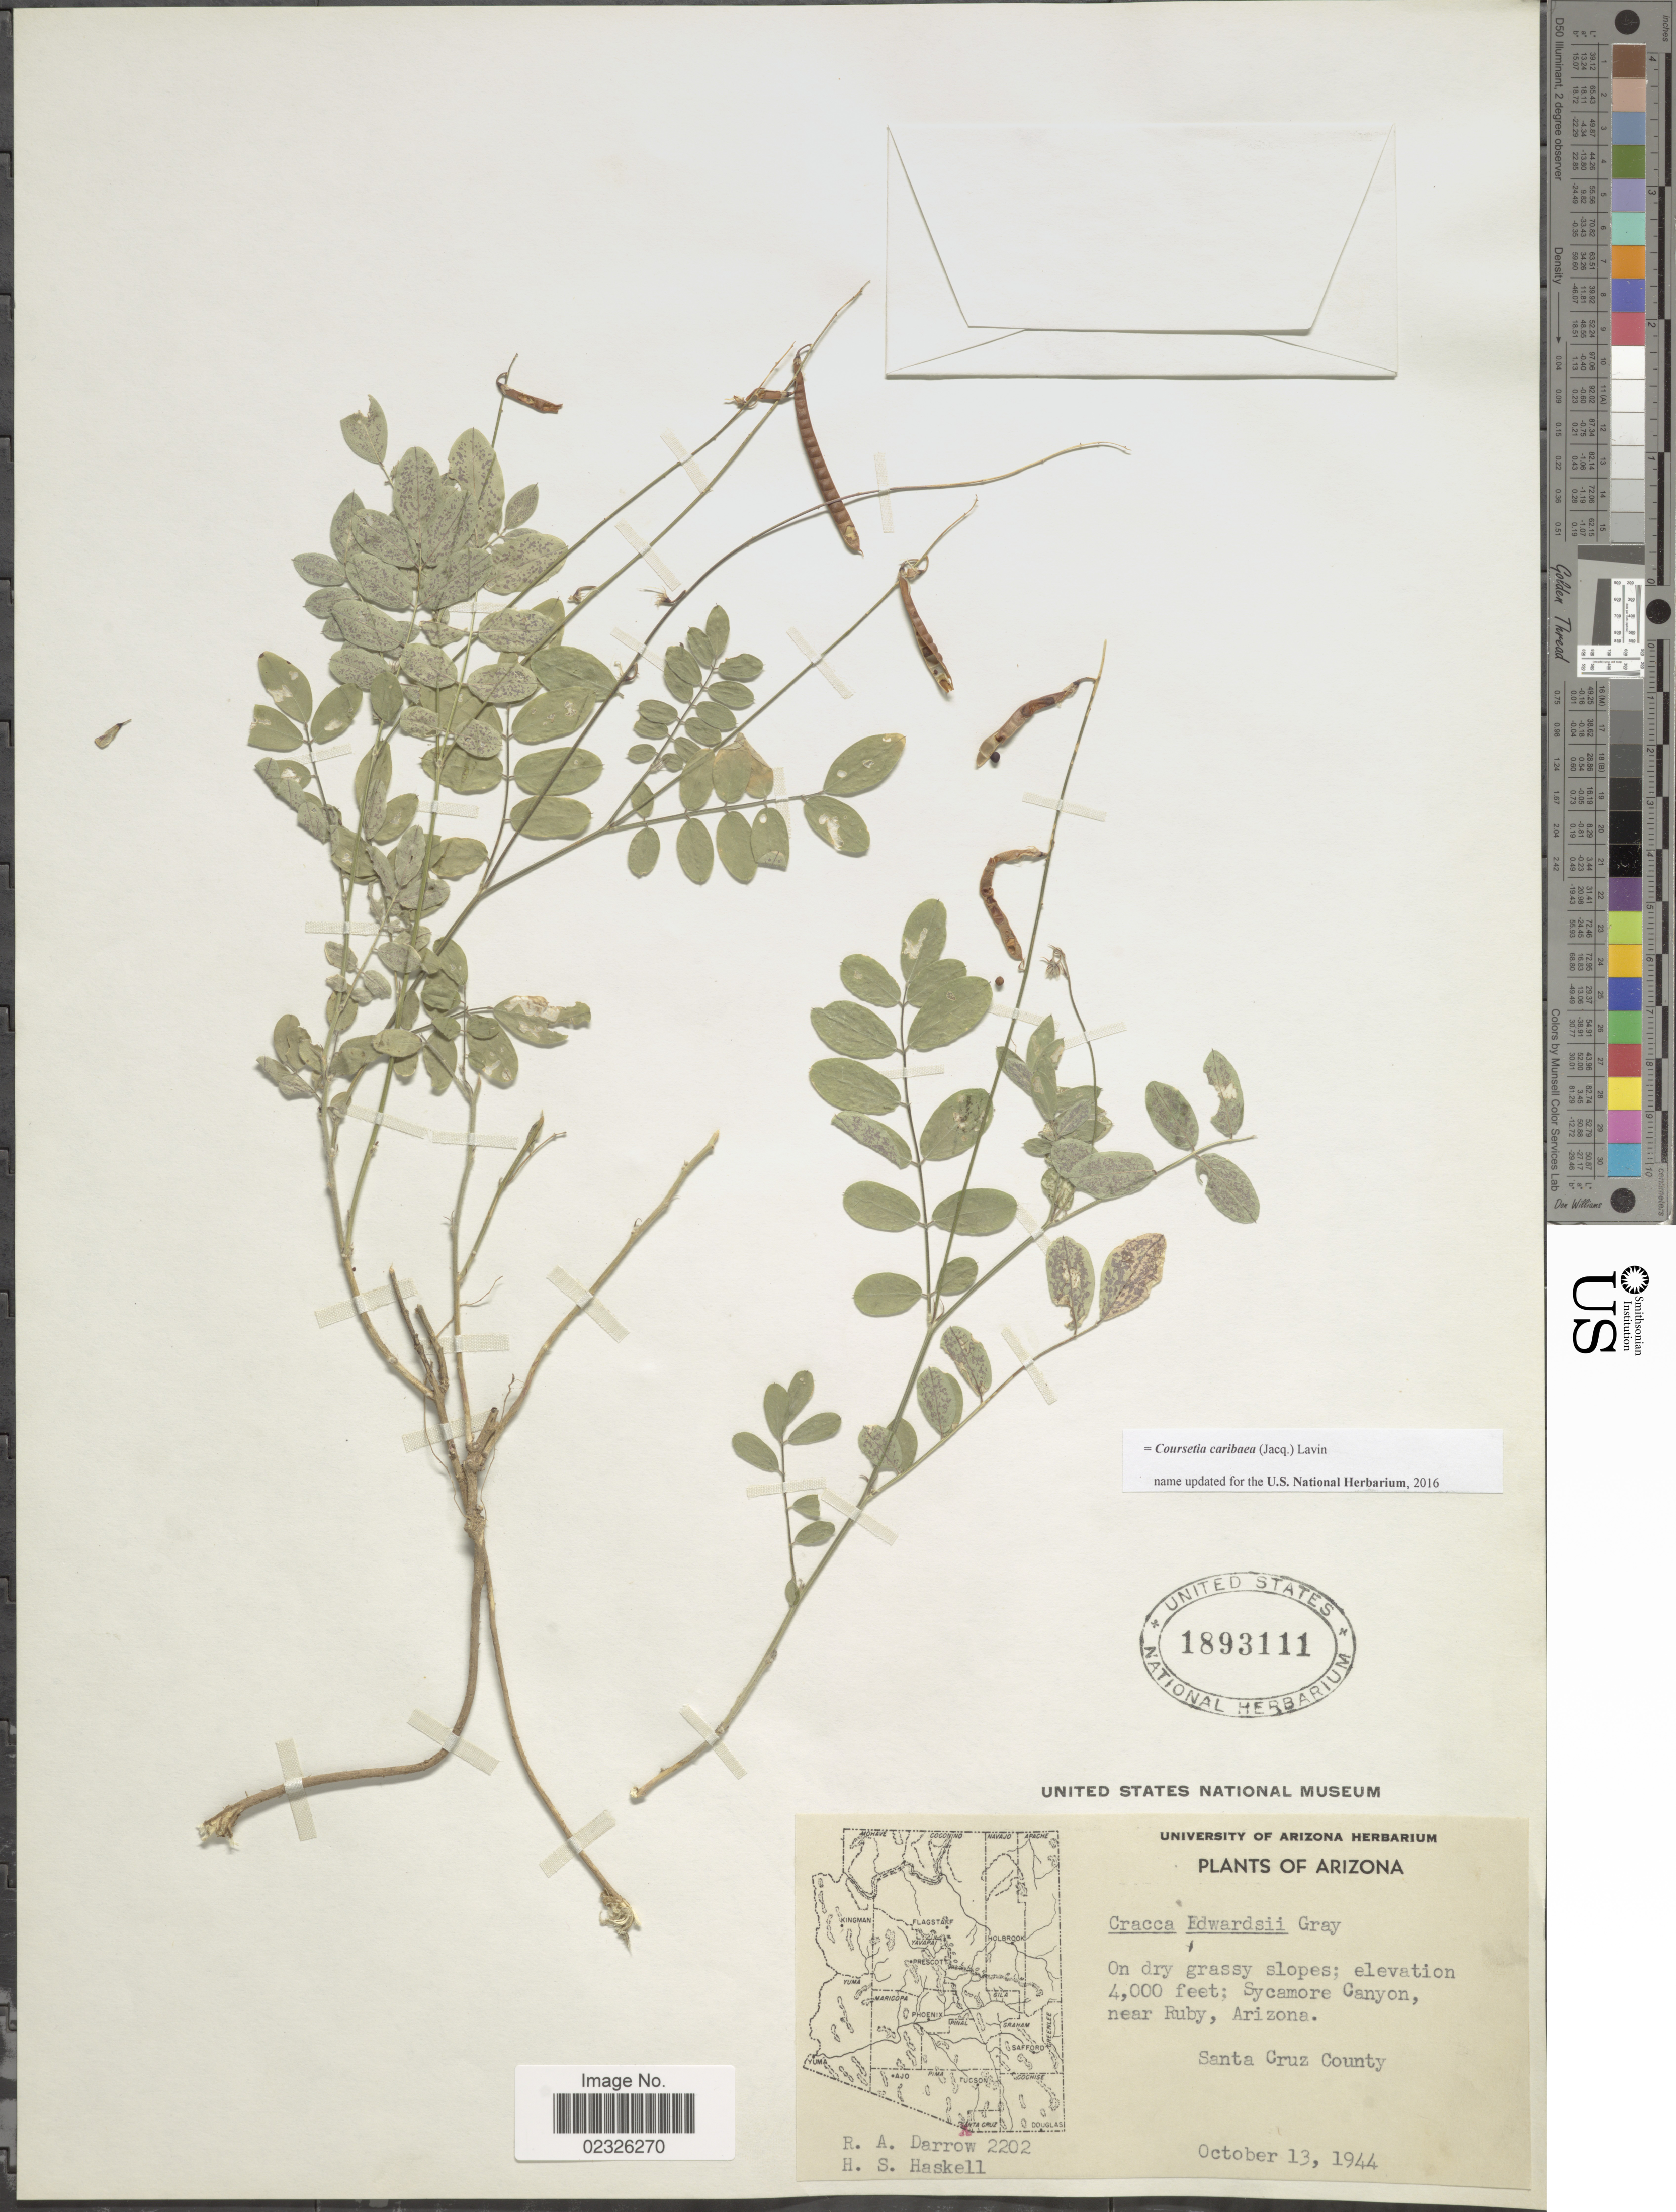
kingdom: Plantae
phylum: Tracheophyta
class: Magnoliopsida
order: Fabales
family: Fabaceae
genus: Coursetia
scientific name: Coursetia caribaea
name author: (Jacq.) Lavin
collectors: R. A. Darrow & H. Haskell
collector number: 2202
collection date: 1944-10-13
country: United States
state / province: Arizona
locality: On dry grassy slopes; Sycamore Canyon, near Ruby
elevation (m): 1219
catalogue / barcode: US 1893111